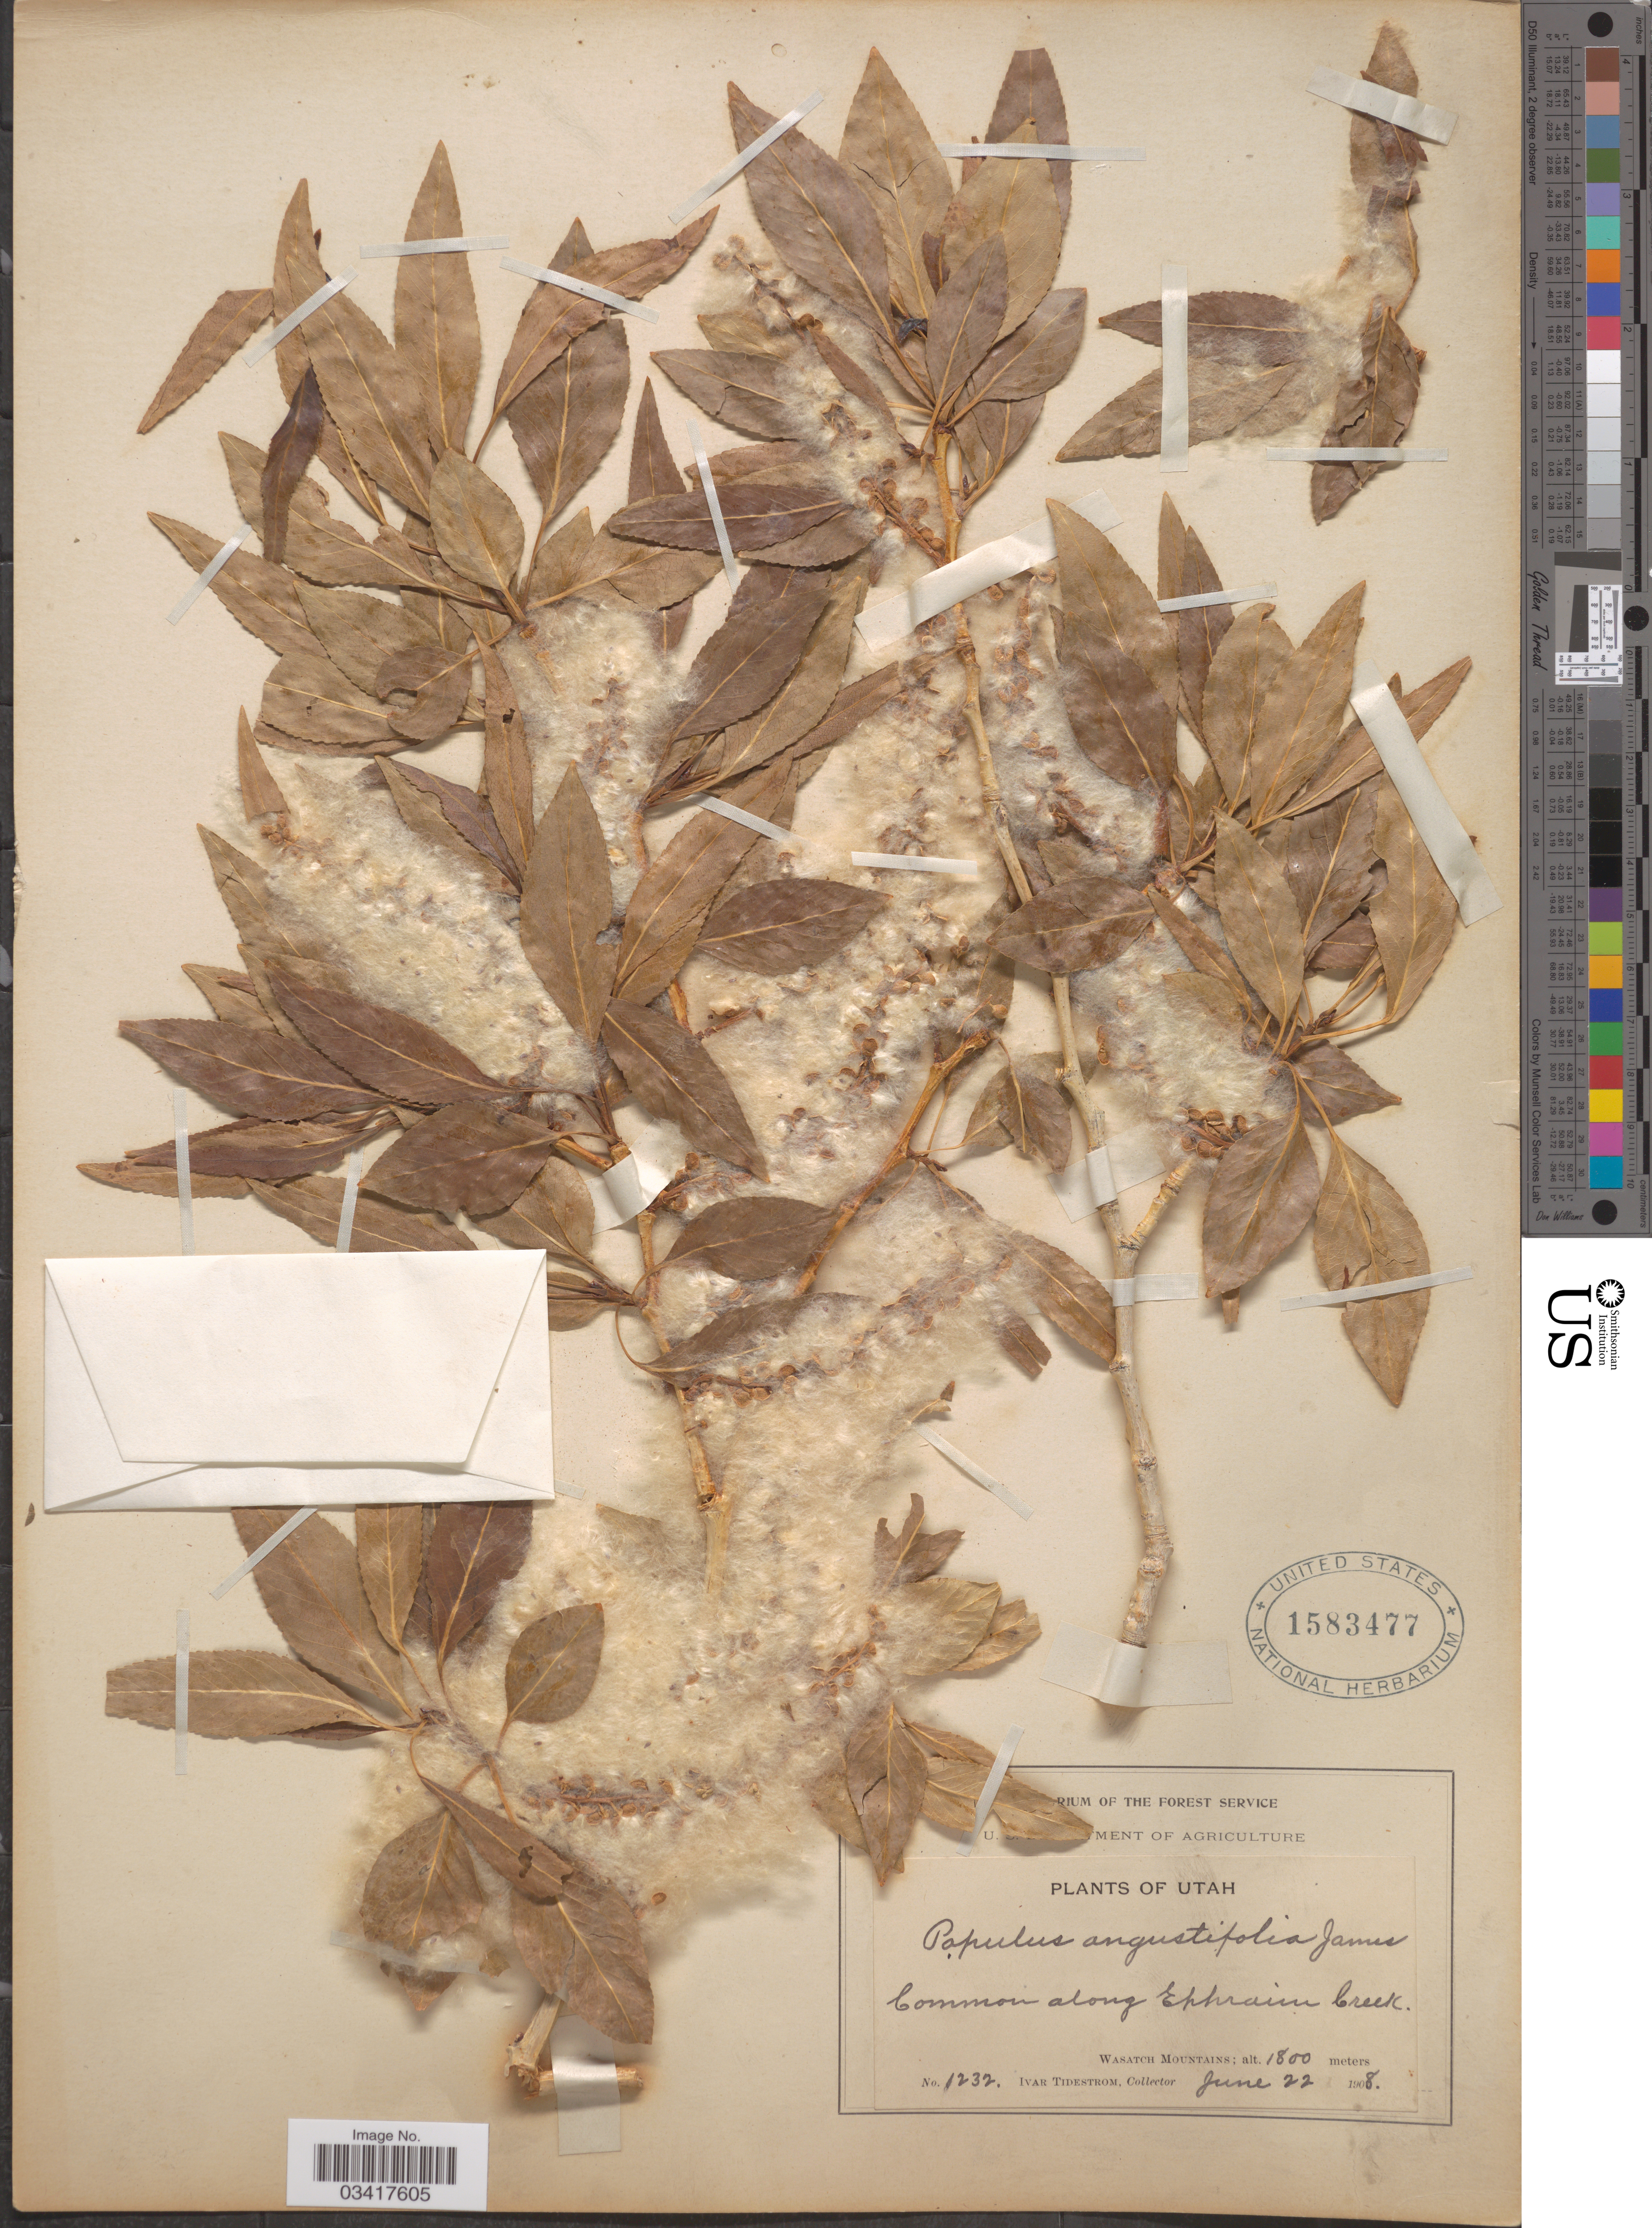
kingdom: Plantae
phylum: Tracheophyta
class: Magnoliopsida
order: Malpighiales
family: Salicaceae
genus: Populus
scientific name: Populus angustifolia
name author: E. James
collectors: I. F. Tidestrom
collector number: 1232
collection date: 1908-06-22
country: United States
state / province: Utah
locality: Along Ephraim Creek. Wasatch Mountains.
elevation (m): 1800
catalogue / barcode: US 1583477